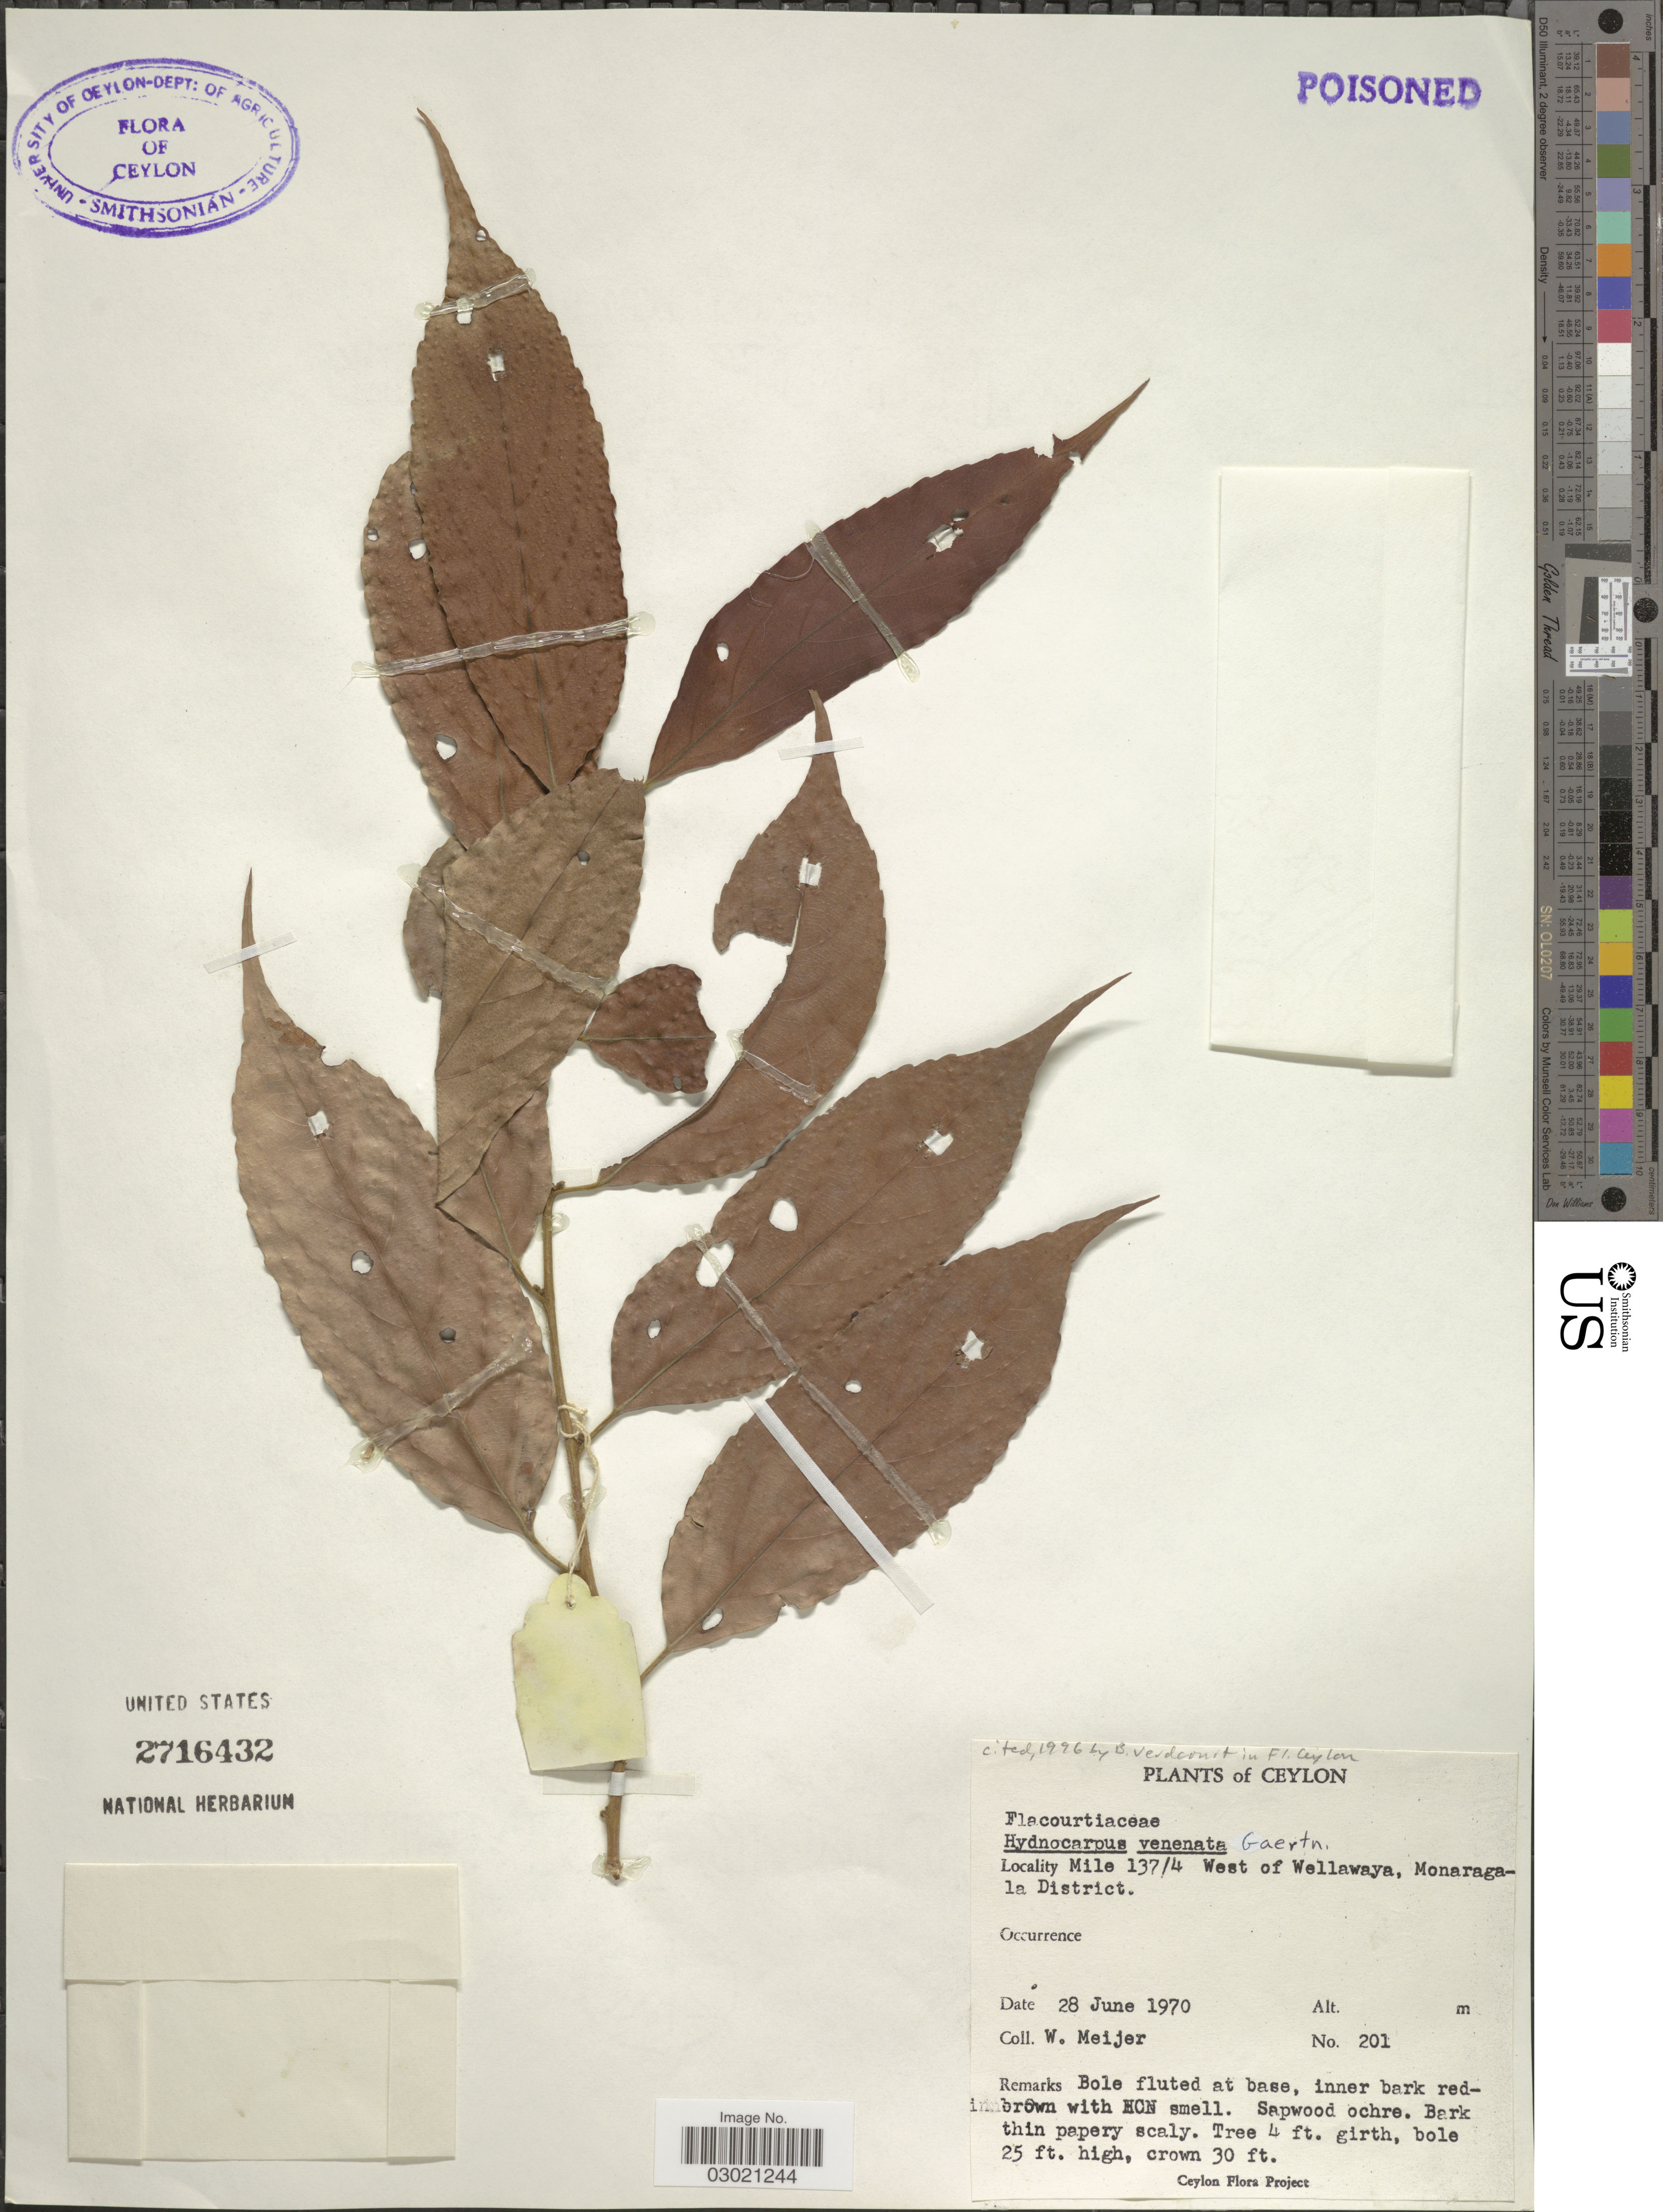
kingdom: Plantae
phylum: Tracheophyta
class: Magnoliopsida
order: Malpighiales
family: Achariaceae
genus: Hydnocarpus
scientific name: Hydnocarpus venenatus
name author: Gaertn.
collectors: W. Meijer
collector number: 201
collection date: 1970-06-28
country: Sri Lanka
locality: Ceylon, Mile 137/4 West of Wellawaya, Monaragala District.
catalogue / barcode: US 2716432